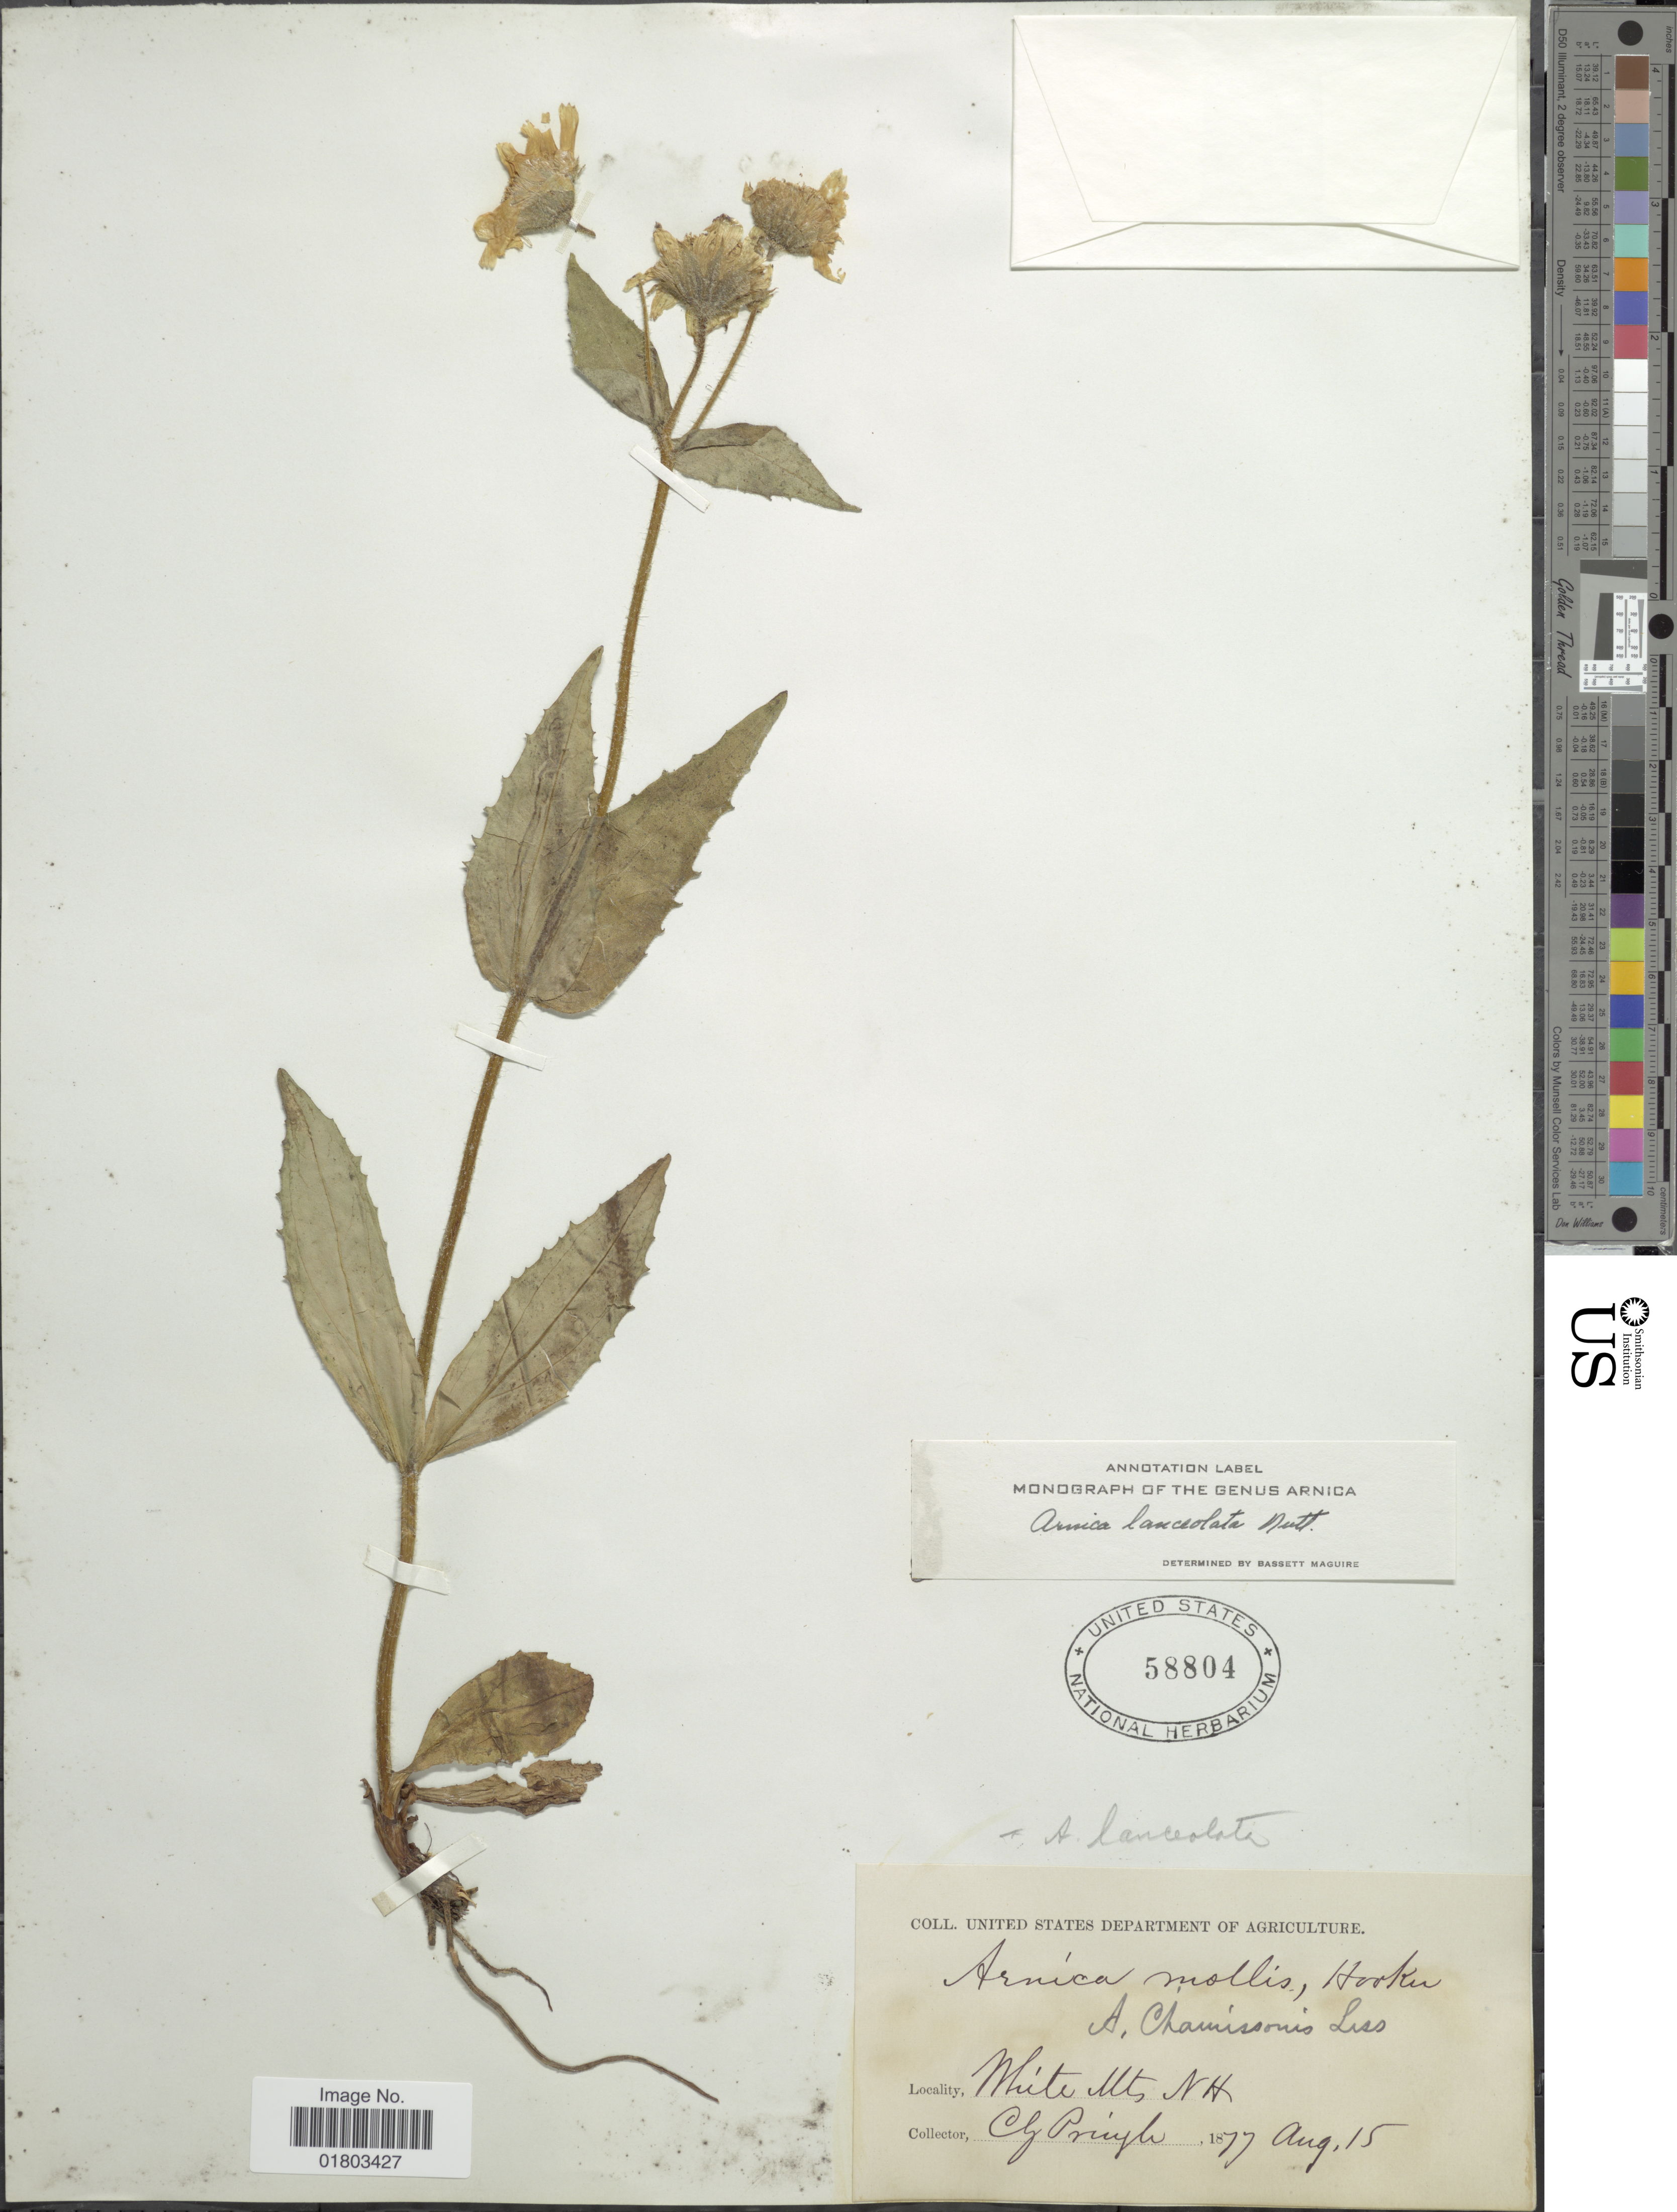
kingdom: Plantae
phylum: Tracheophyta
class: Magnoliopsida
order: Asterales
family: Asteraceae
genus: Arnica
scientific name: Arnica lanceolata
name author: Nutt.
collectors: C. G. Pringle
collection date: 1877-08-15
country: United States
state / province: New Hampshire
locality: White Mts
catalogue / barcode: US 58804